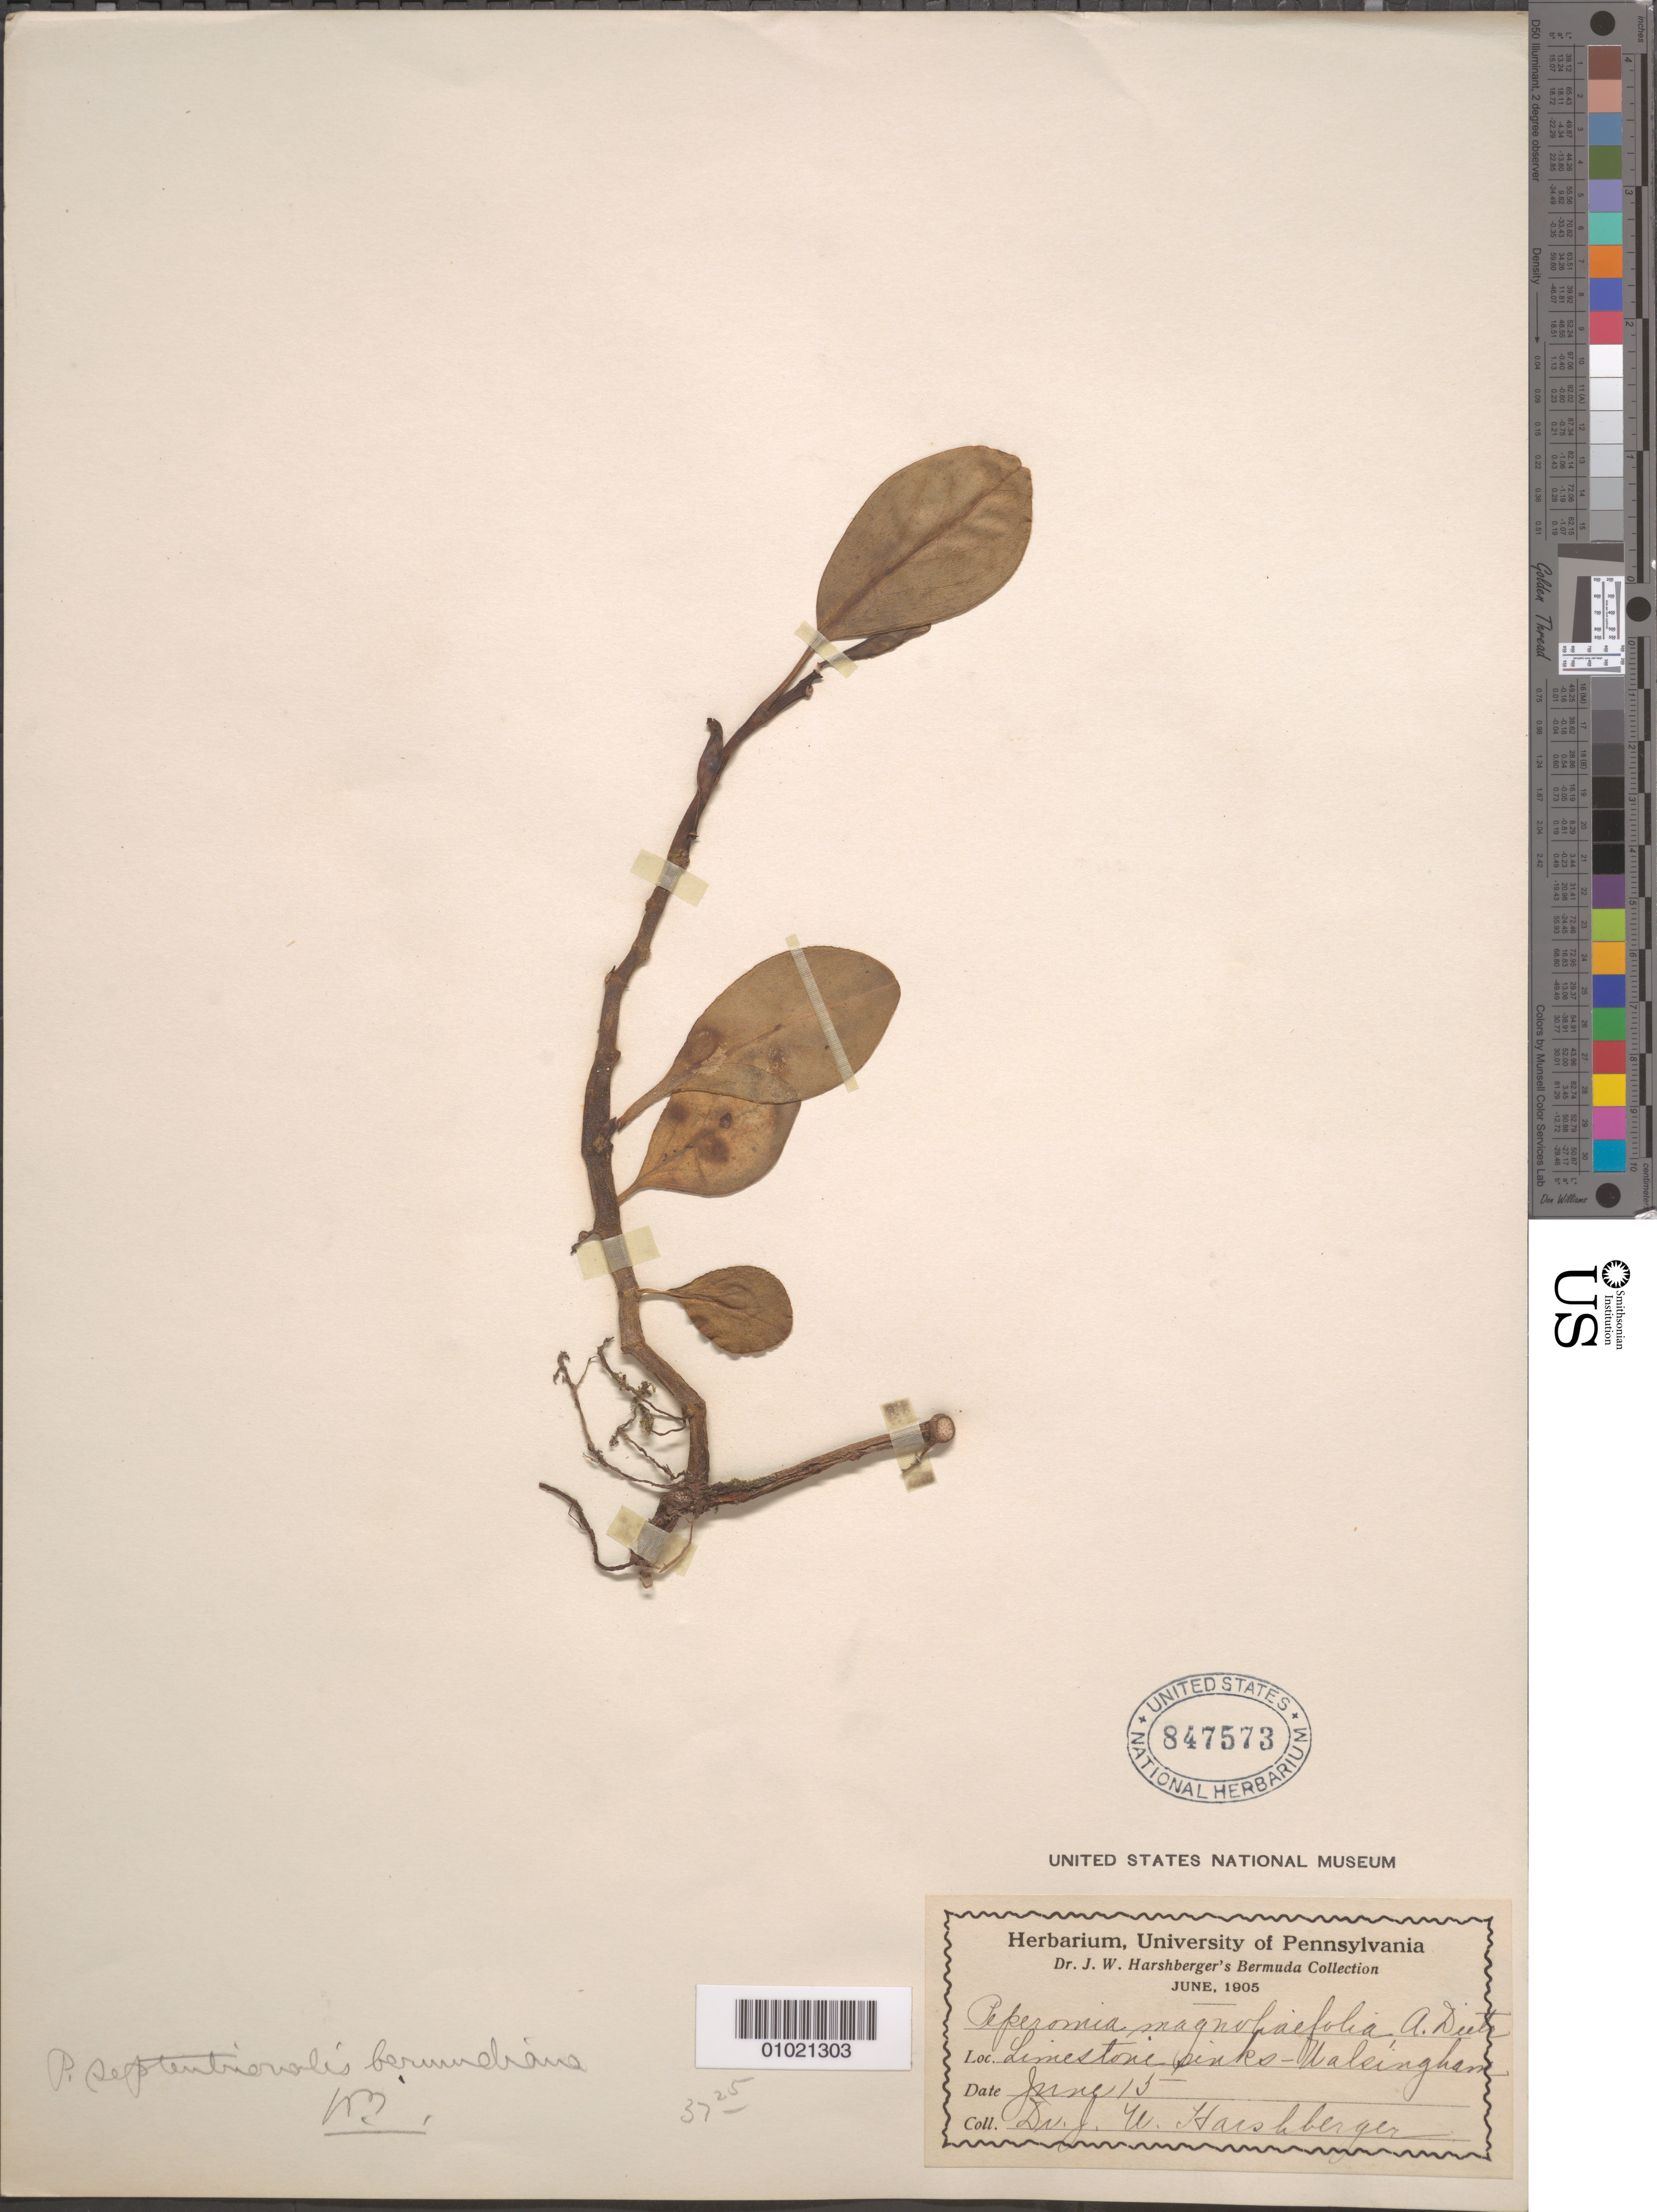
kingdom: Plantae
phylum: Tracheophyta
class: Magnoliopsida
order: Piperales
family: Piperaceae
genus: Peperomia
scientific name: Peperomia septentrionalis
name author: S. Br.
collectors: J. W. Harshberger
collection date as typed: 15 Jun 1905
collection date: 1905-06-15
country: Bermuda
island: Bermuda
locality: Limestone pinks -- Walshingham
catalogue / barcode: US 847573